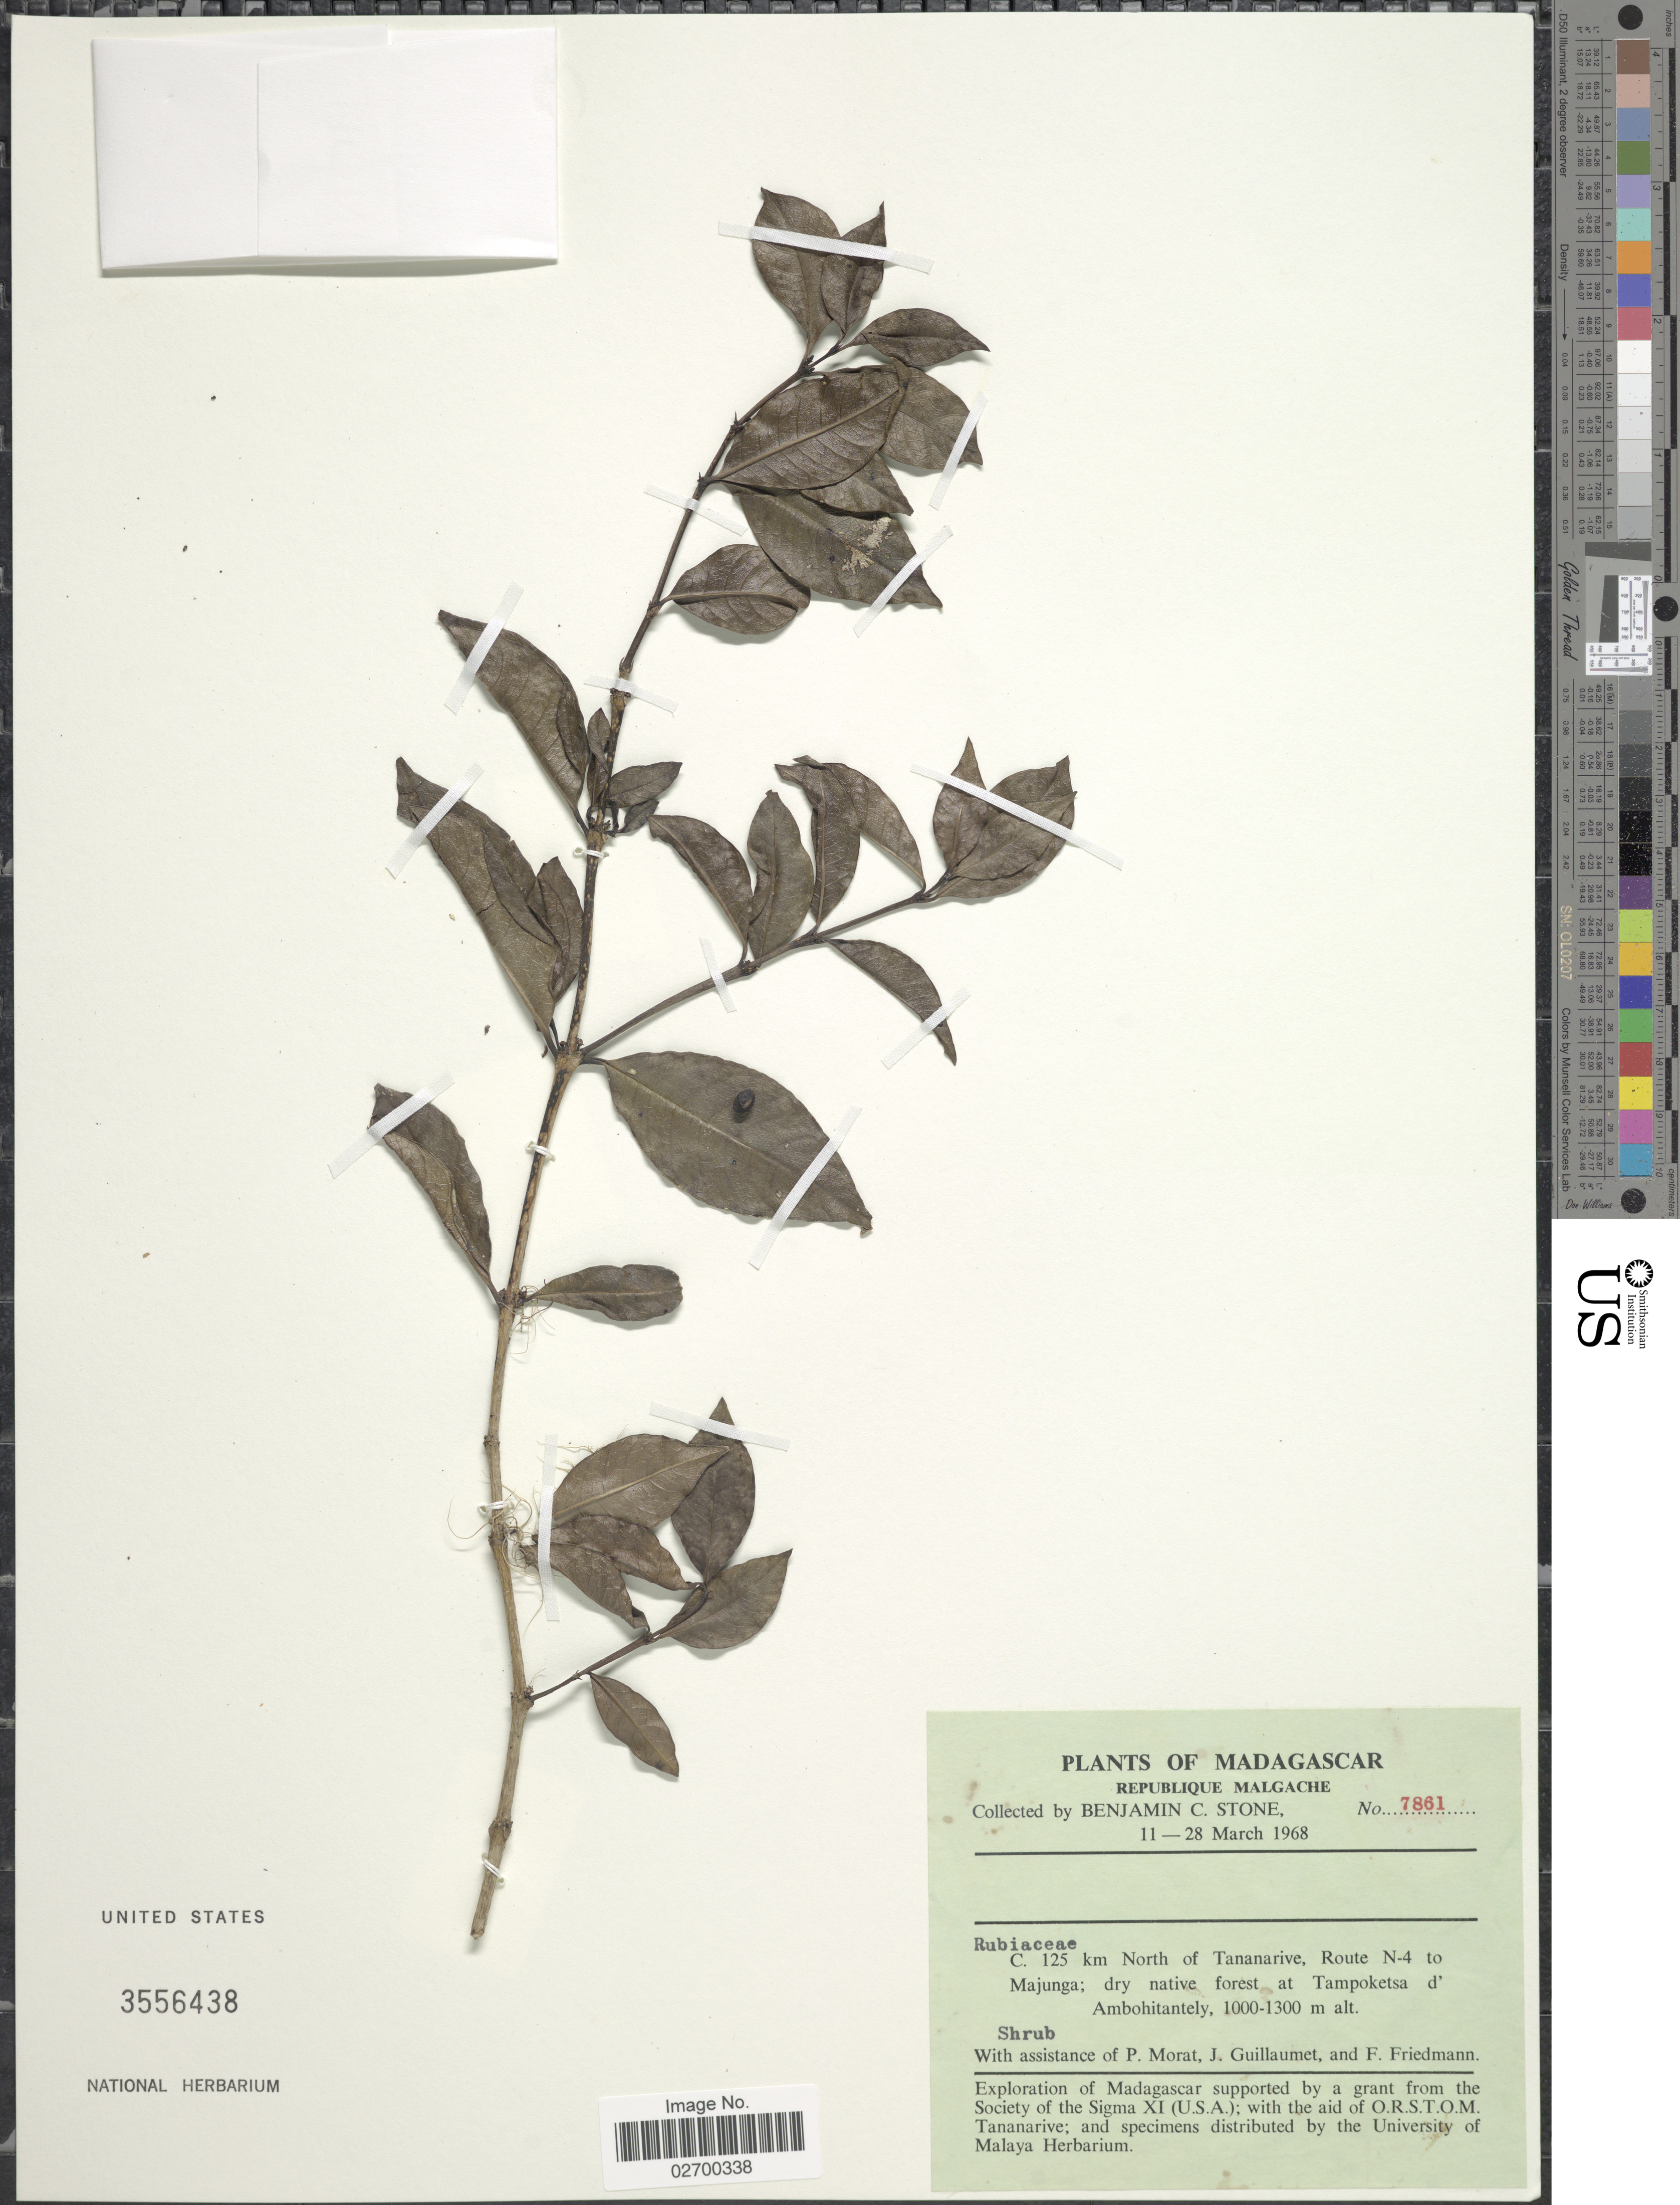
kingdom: Plantae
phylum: Tracheophyta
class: Magnoliopsida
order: Gentianales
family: Rubiaceae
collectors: B. C. Stone, P. Morat, J. Guillaumet & F. Friedmann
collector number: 7861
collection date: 1968-03-11/1968-03-28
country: Madagascar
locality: C. 125 km North of Tananarive, Route N-4 to Majunga; dry native forest at Tampoketsa d'Ambohitantely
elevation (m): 1000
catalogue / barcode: US 3556438